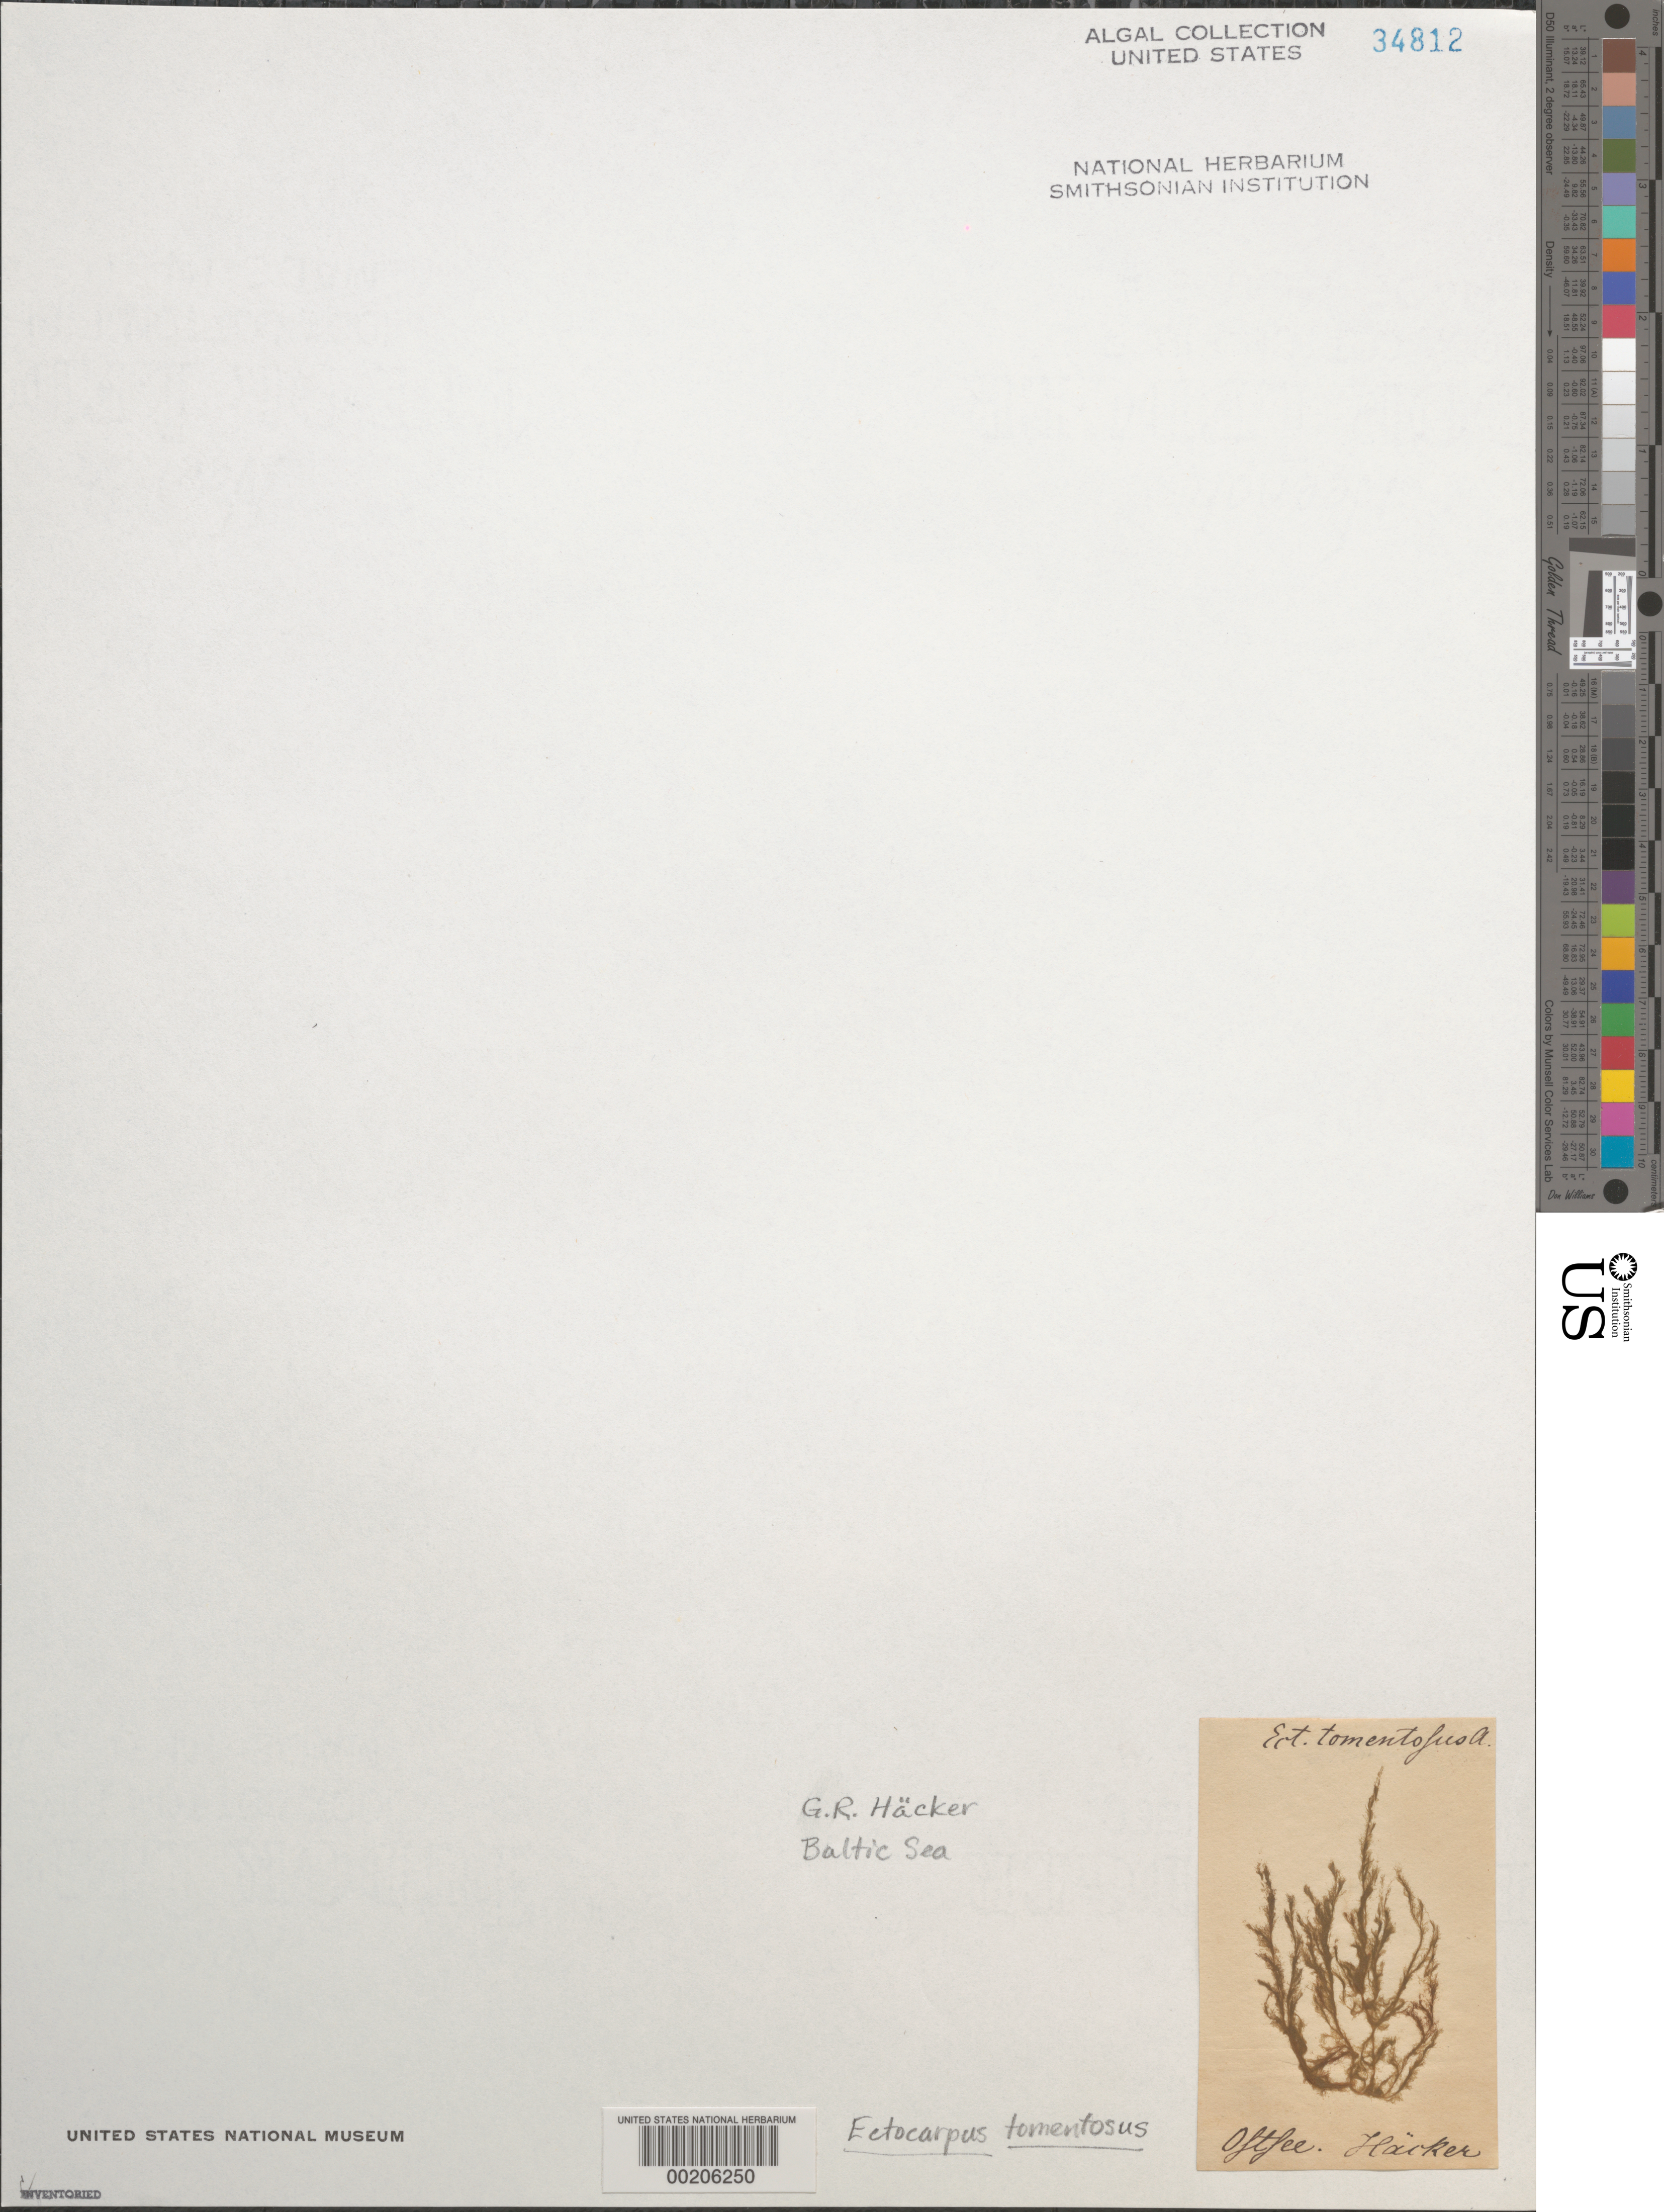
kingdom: Chromista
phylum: Ochrophyta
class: Phaeophyceae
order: Ectocarpales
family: Ectocarpaceae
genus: Spongonema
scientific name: Spongonema tomentosum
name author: (Huds.) Kütz.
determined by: Algae name updating Project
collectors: G. Haecker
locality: Baltic Sea (Ostsee)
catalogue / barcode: US 34812